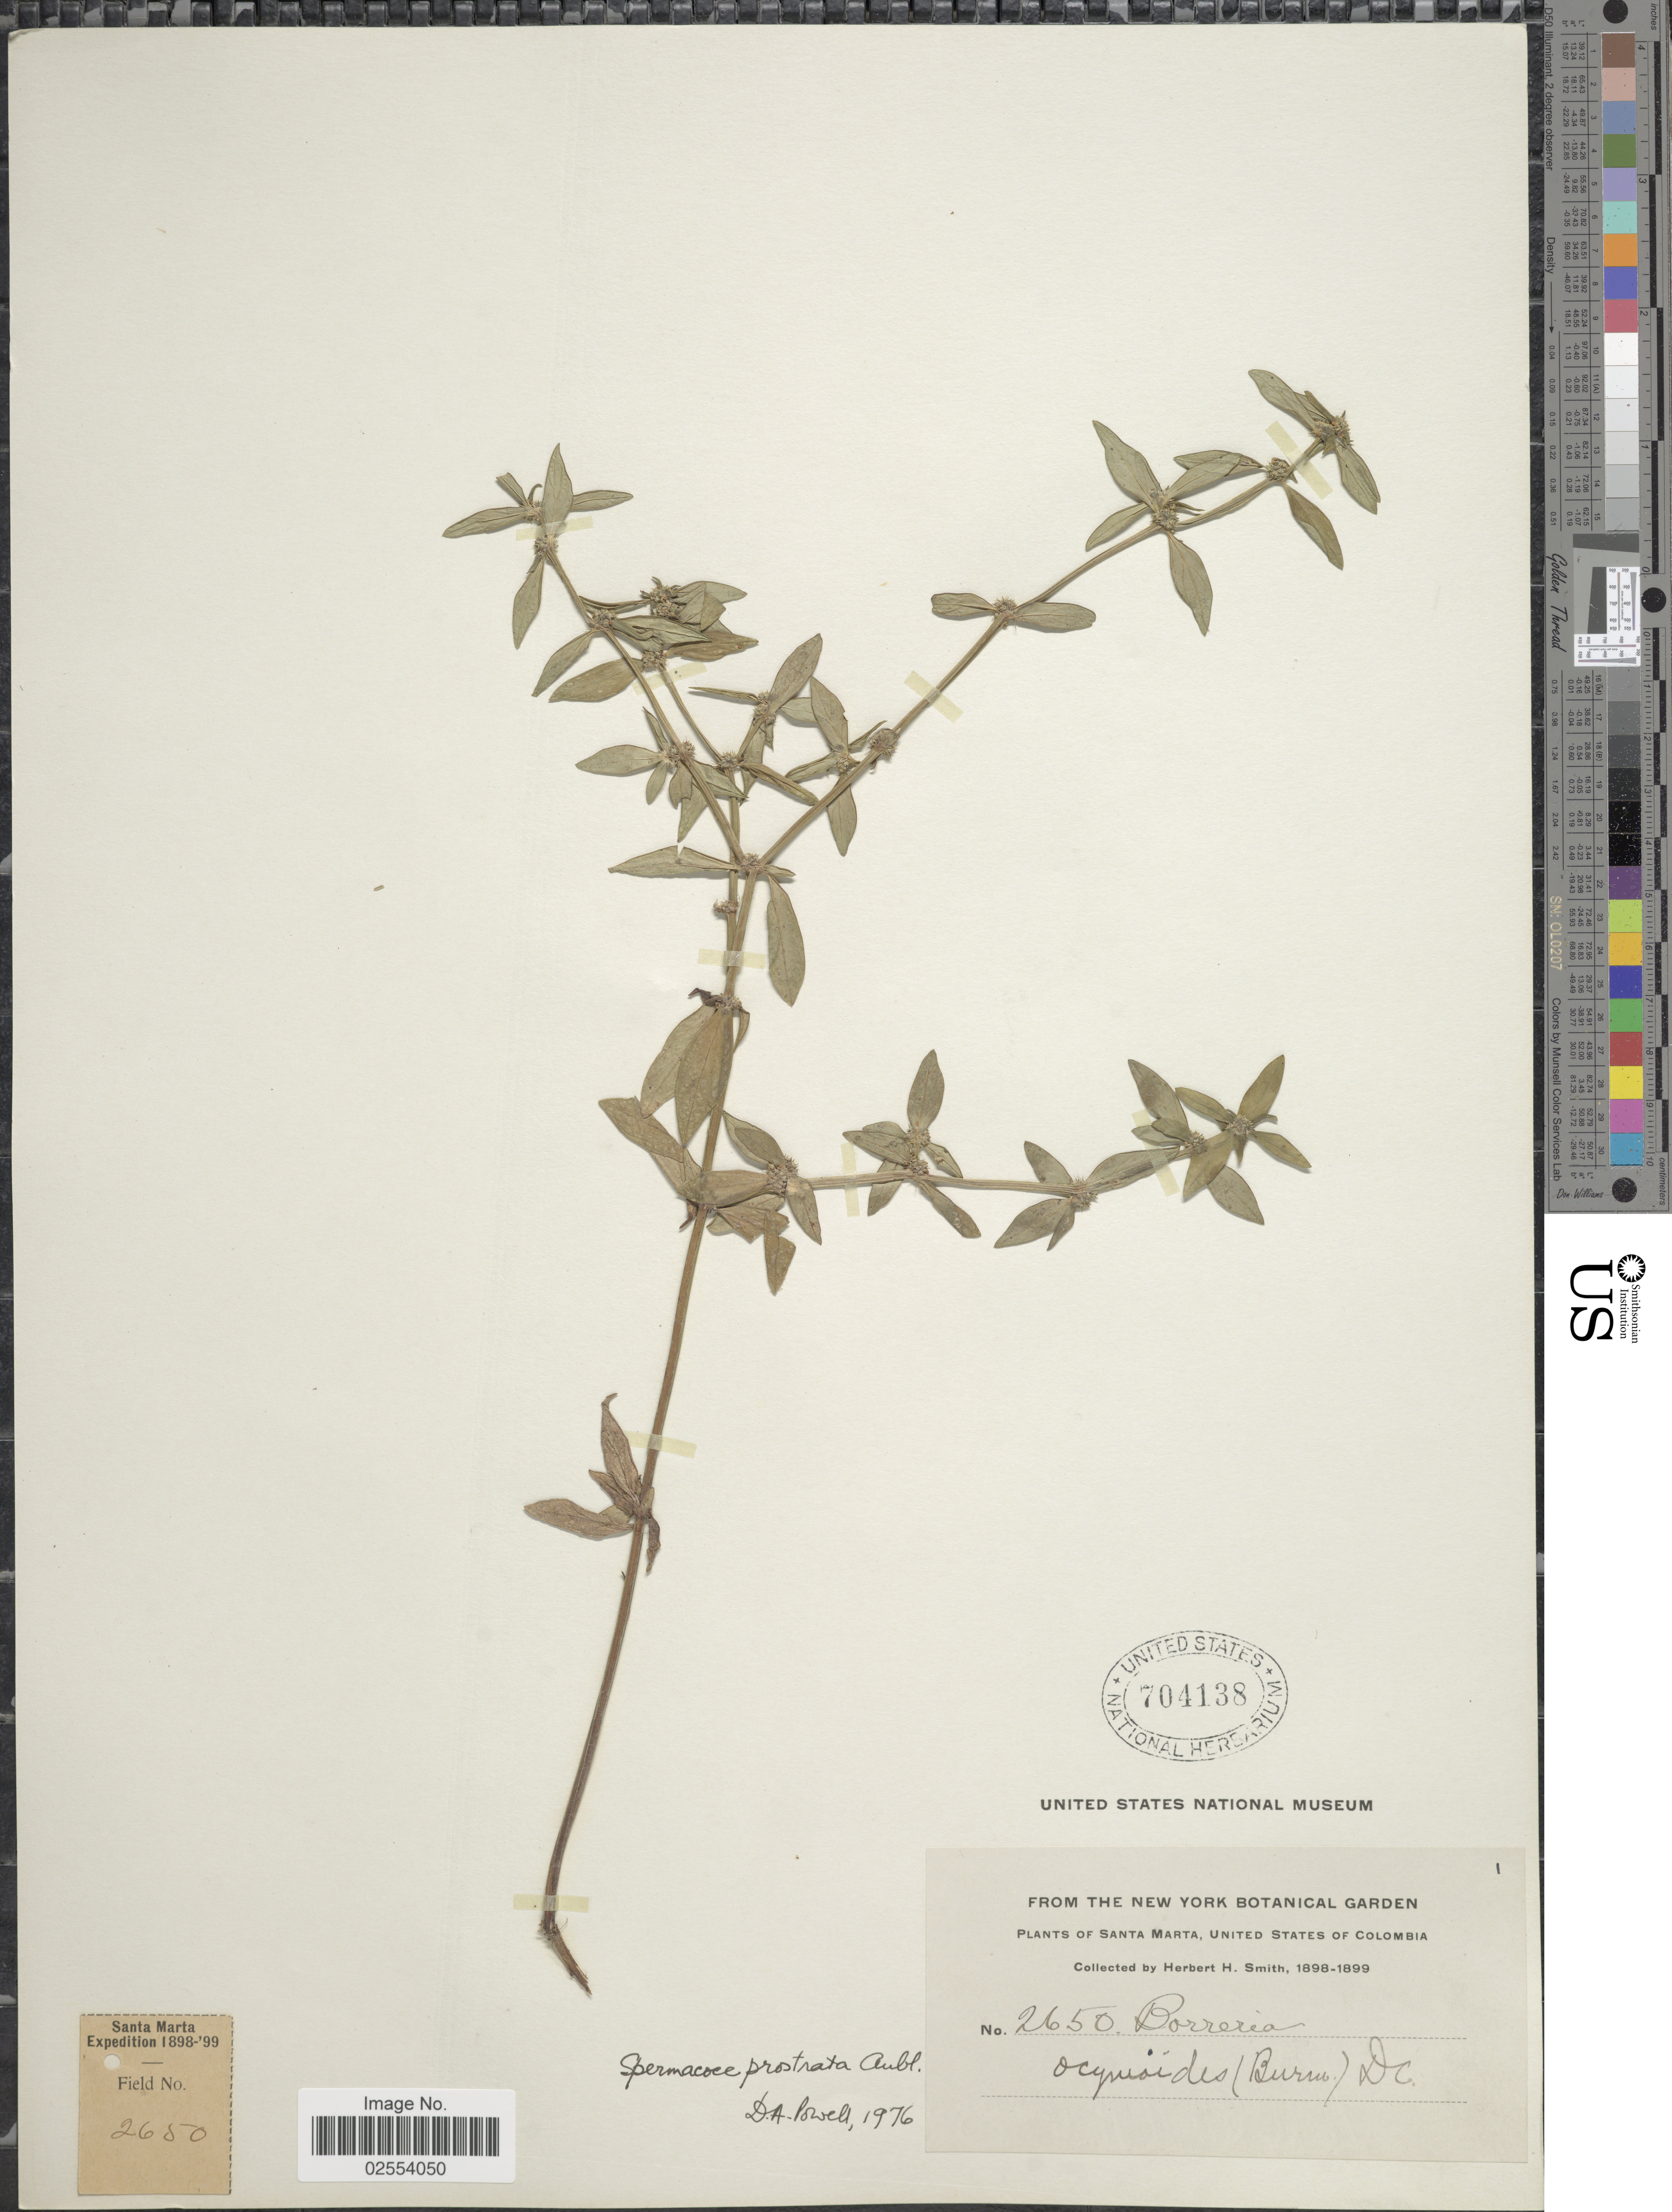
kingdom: Plantae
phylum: Tracheophyta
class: Magnoliopsida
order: Gentianales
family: Rubiaceae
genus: Spermacoce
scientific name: Spermacoce prostrata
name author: Aubl.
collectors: Herbert H. Smith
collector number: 2650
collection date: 1898/1899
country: Colombia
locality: Santa Marta, United States of Colombia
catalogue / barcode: US 704138